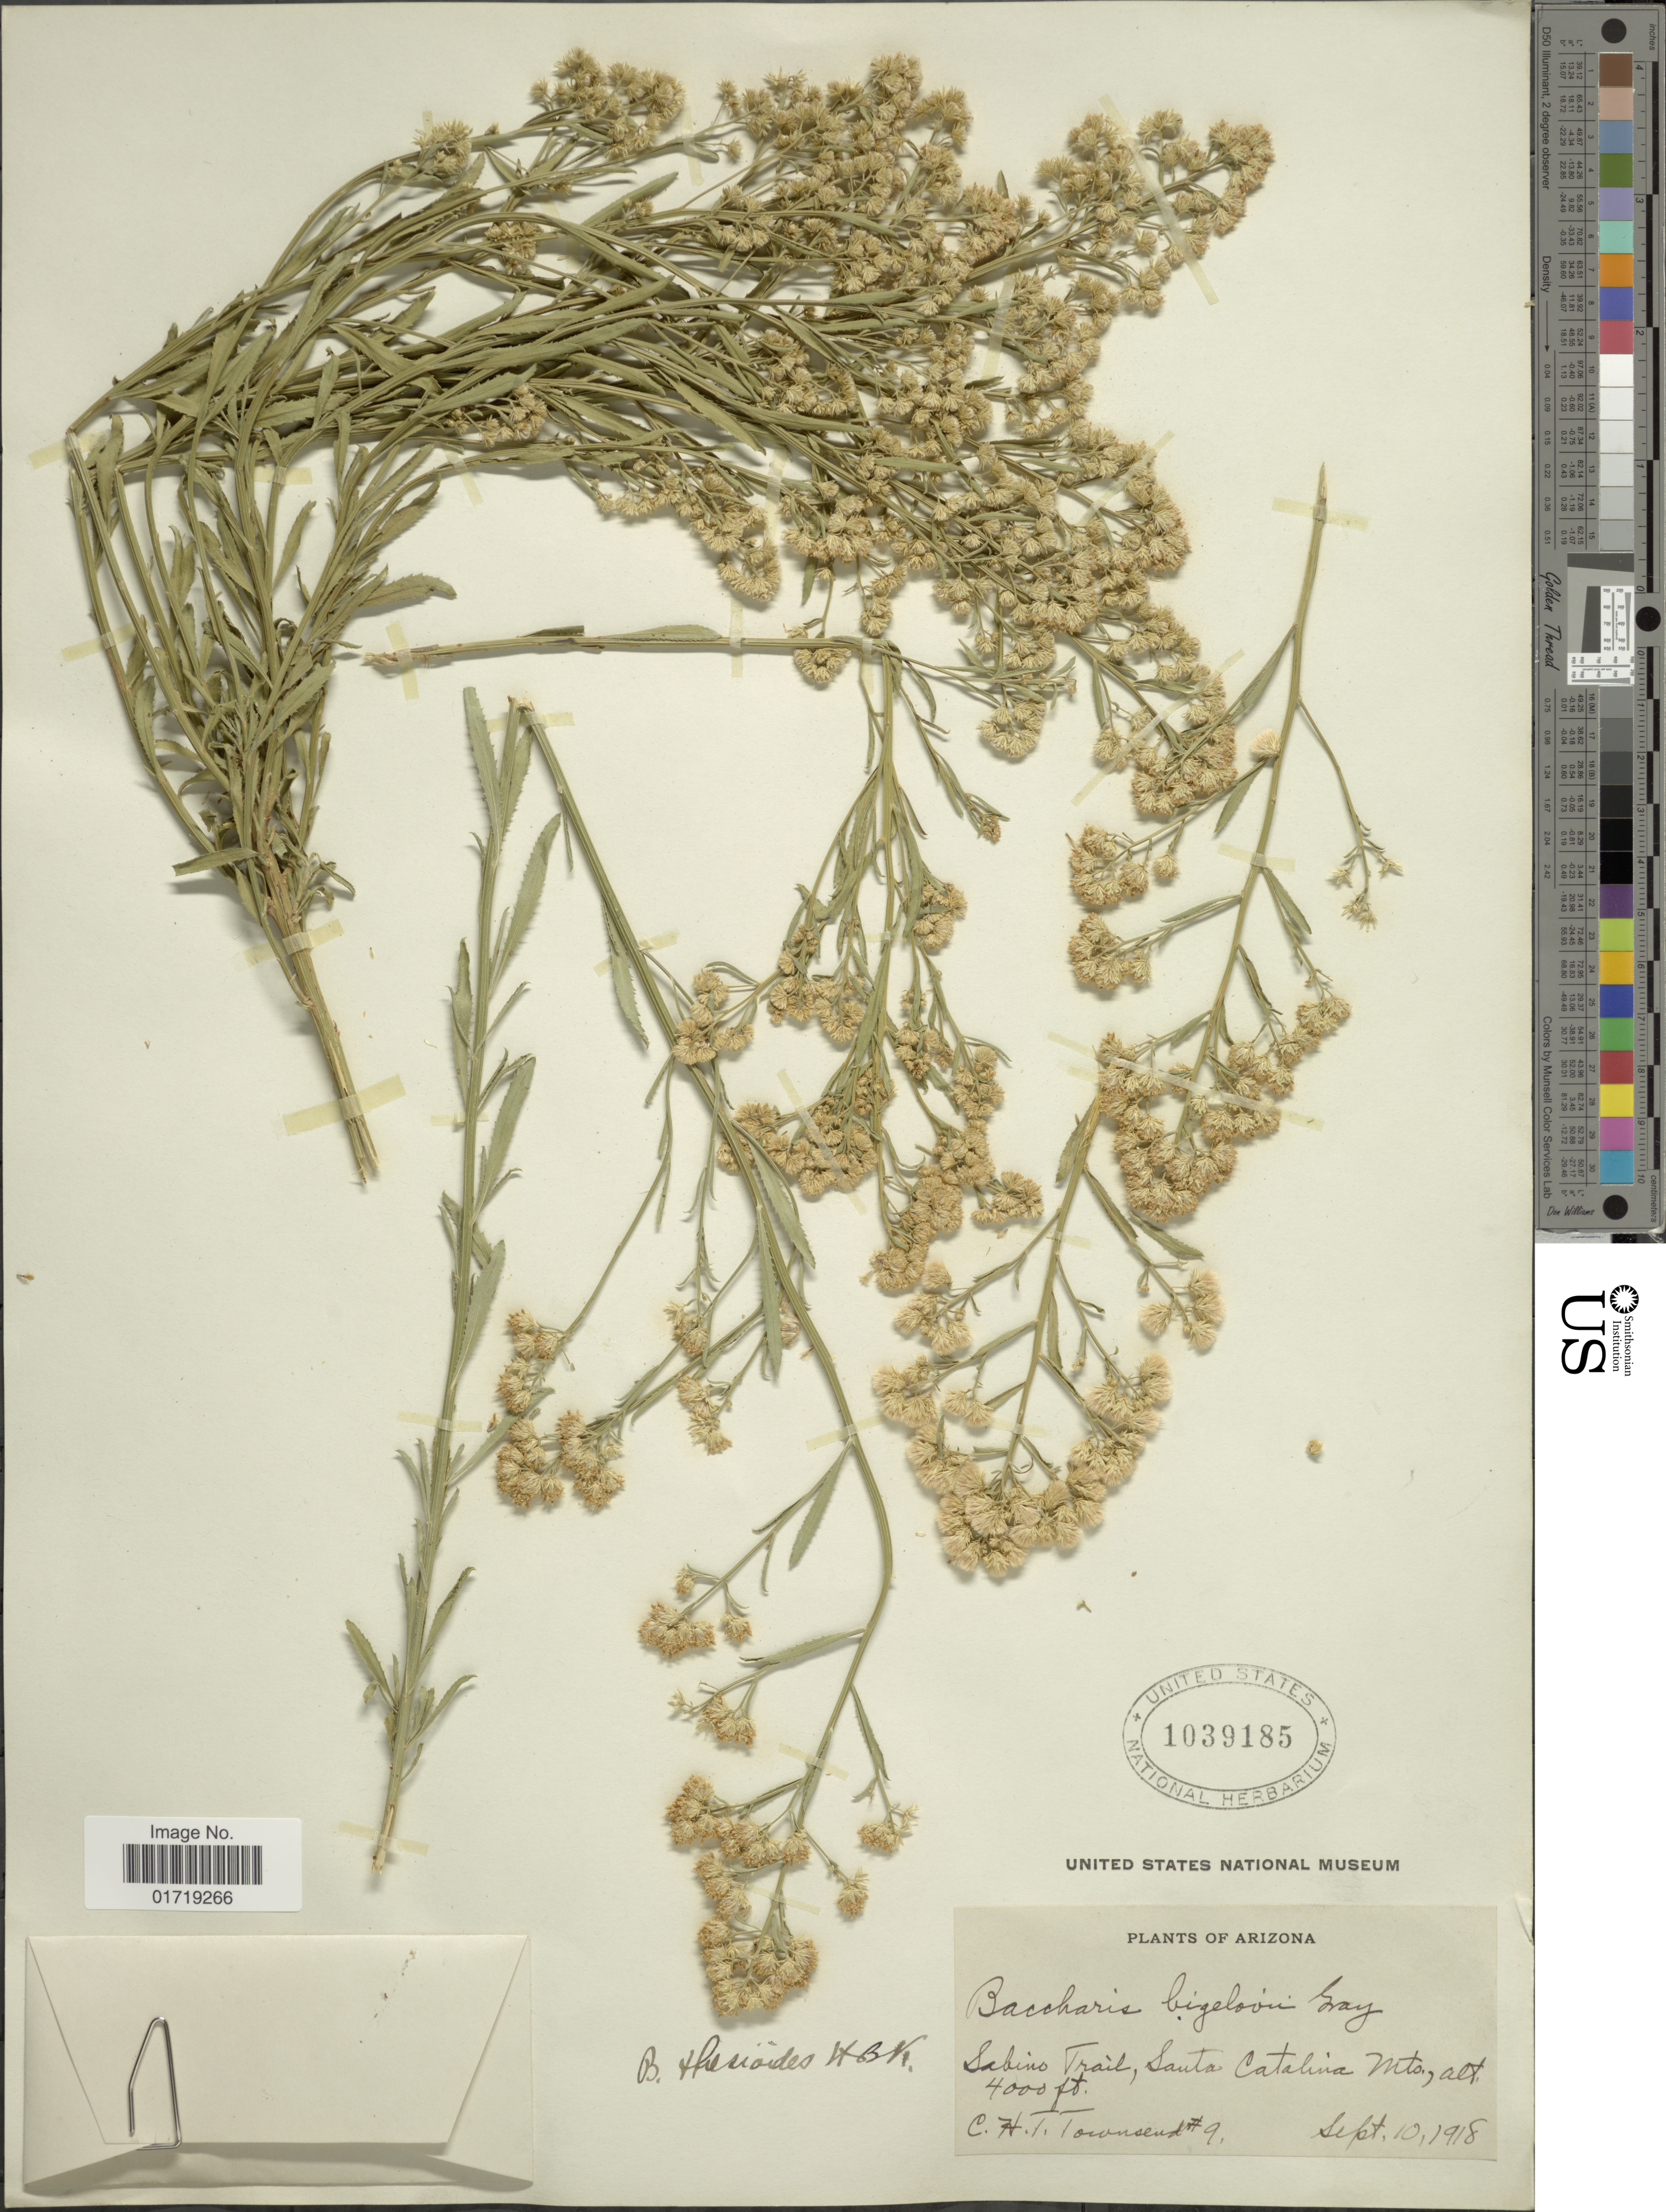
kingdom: Plantae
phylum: Tracheophyta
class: Magnoliopsida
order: Asterales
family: Asteraceae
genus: Baccharis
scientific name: Baccharis thesioides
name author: Kunth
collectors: C. H. T. Townsend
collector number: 9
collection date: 1918-09-10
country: United States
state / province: Arizona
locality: Sabino Trail, Santa Catalina Mts.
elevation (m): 1219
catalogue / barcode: US 1039185